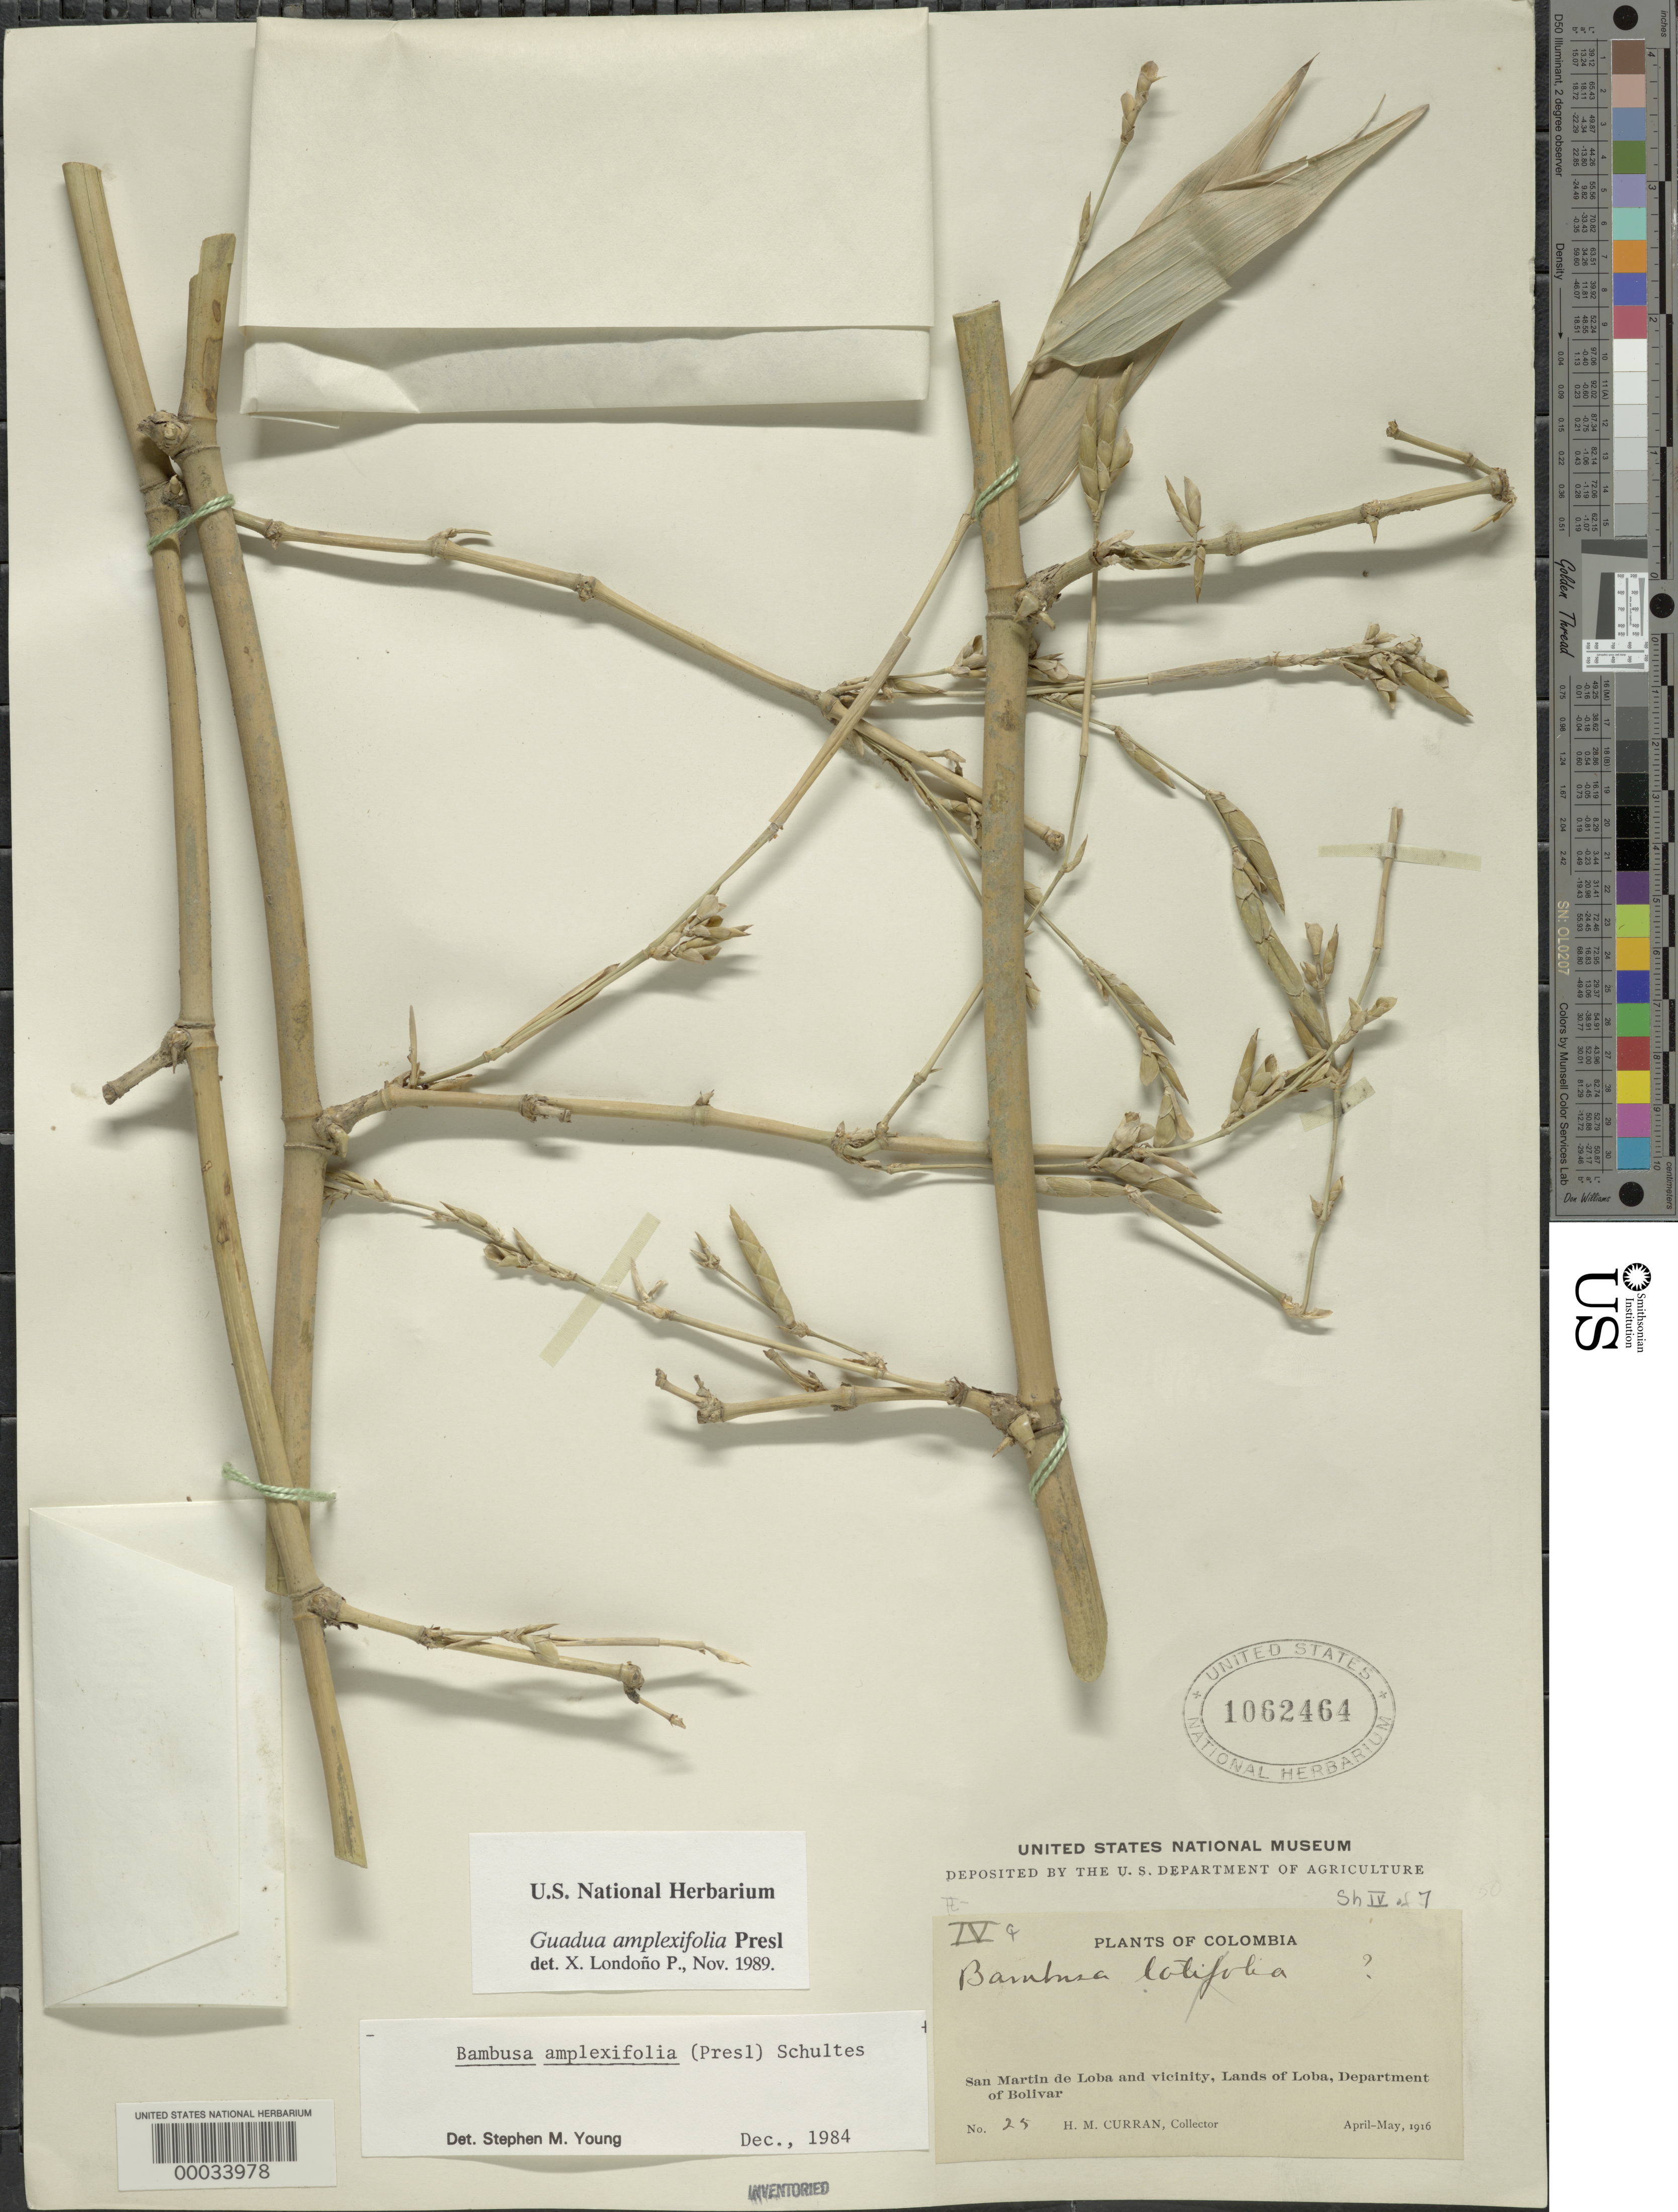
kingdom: Plantae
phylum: Tracheophyta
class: Liliopsida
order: Poales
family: Poaceae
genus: Guadua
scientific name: Guadua amplexifolia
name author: J. Presl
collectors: H. M. Curran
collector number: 25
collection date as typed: Apr 1916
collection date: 1916-04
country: Colombia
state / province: Bolívar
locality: San Martin de Loba, Lands of Loba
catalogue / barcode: US 1062464